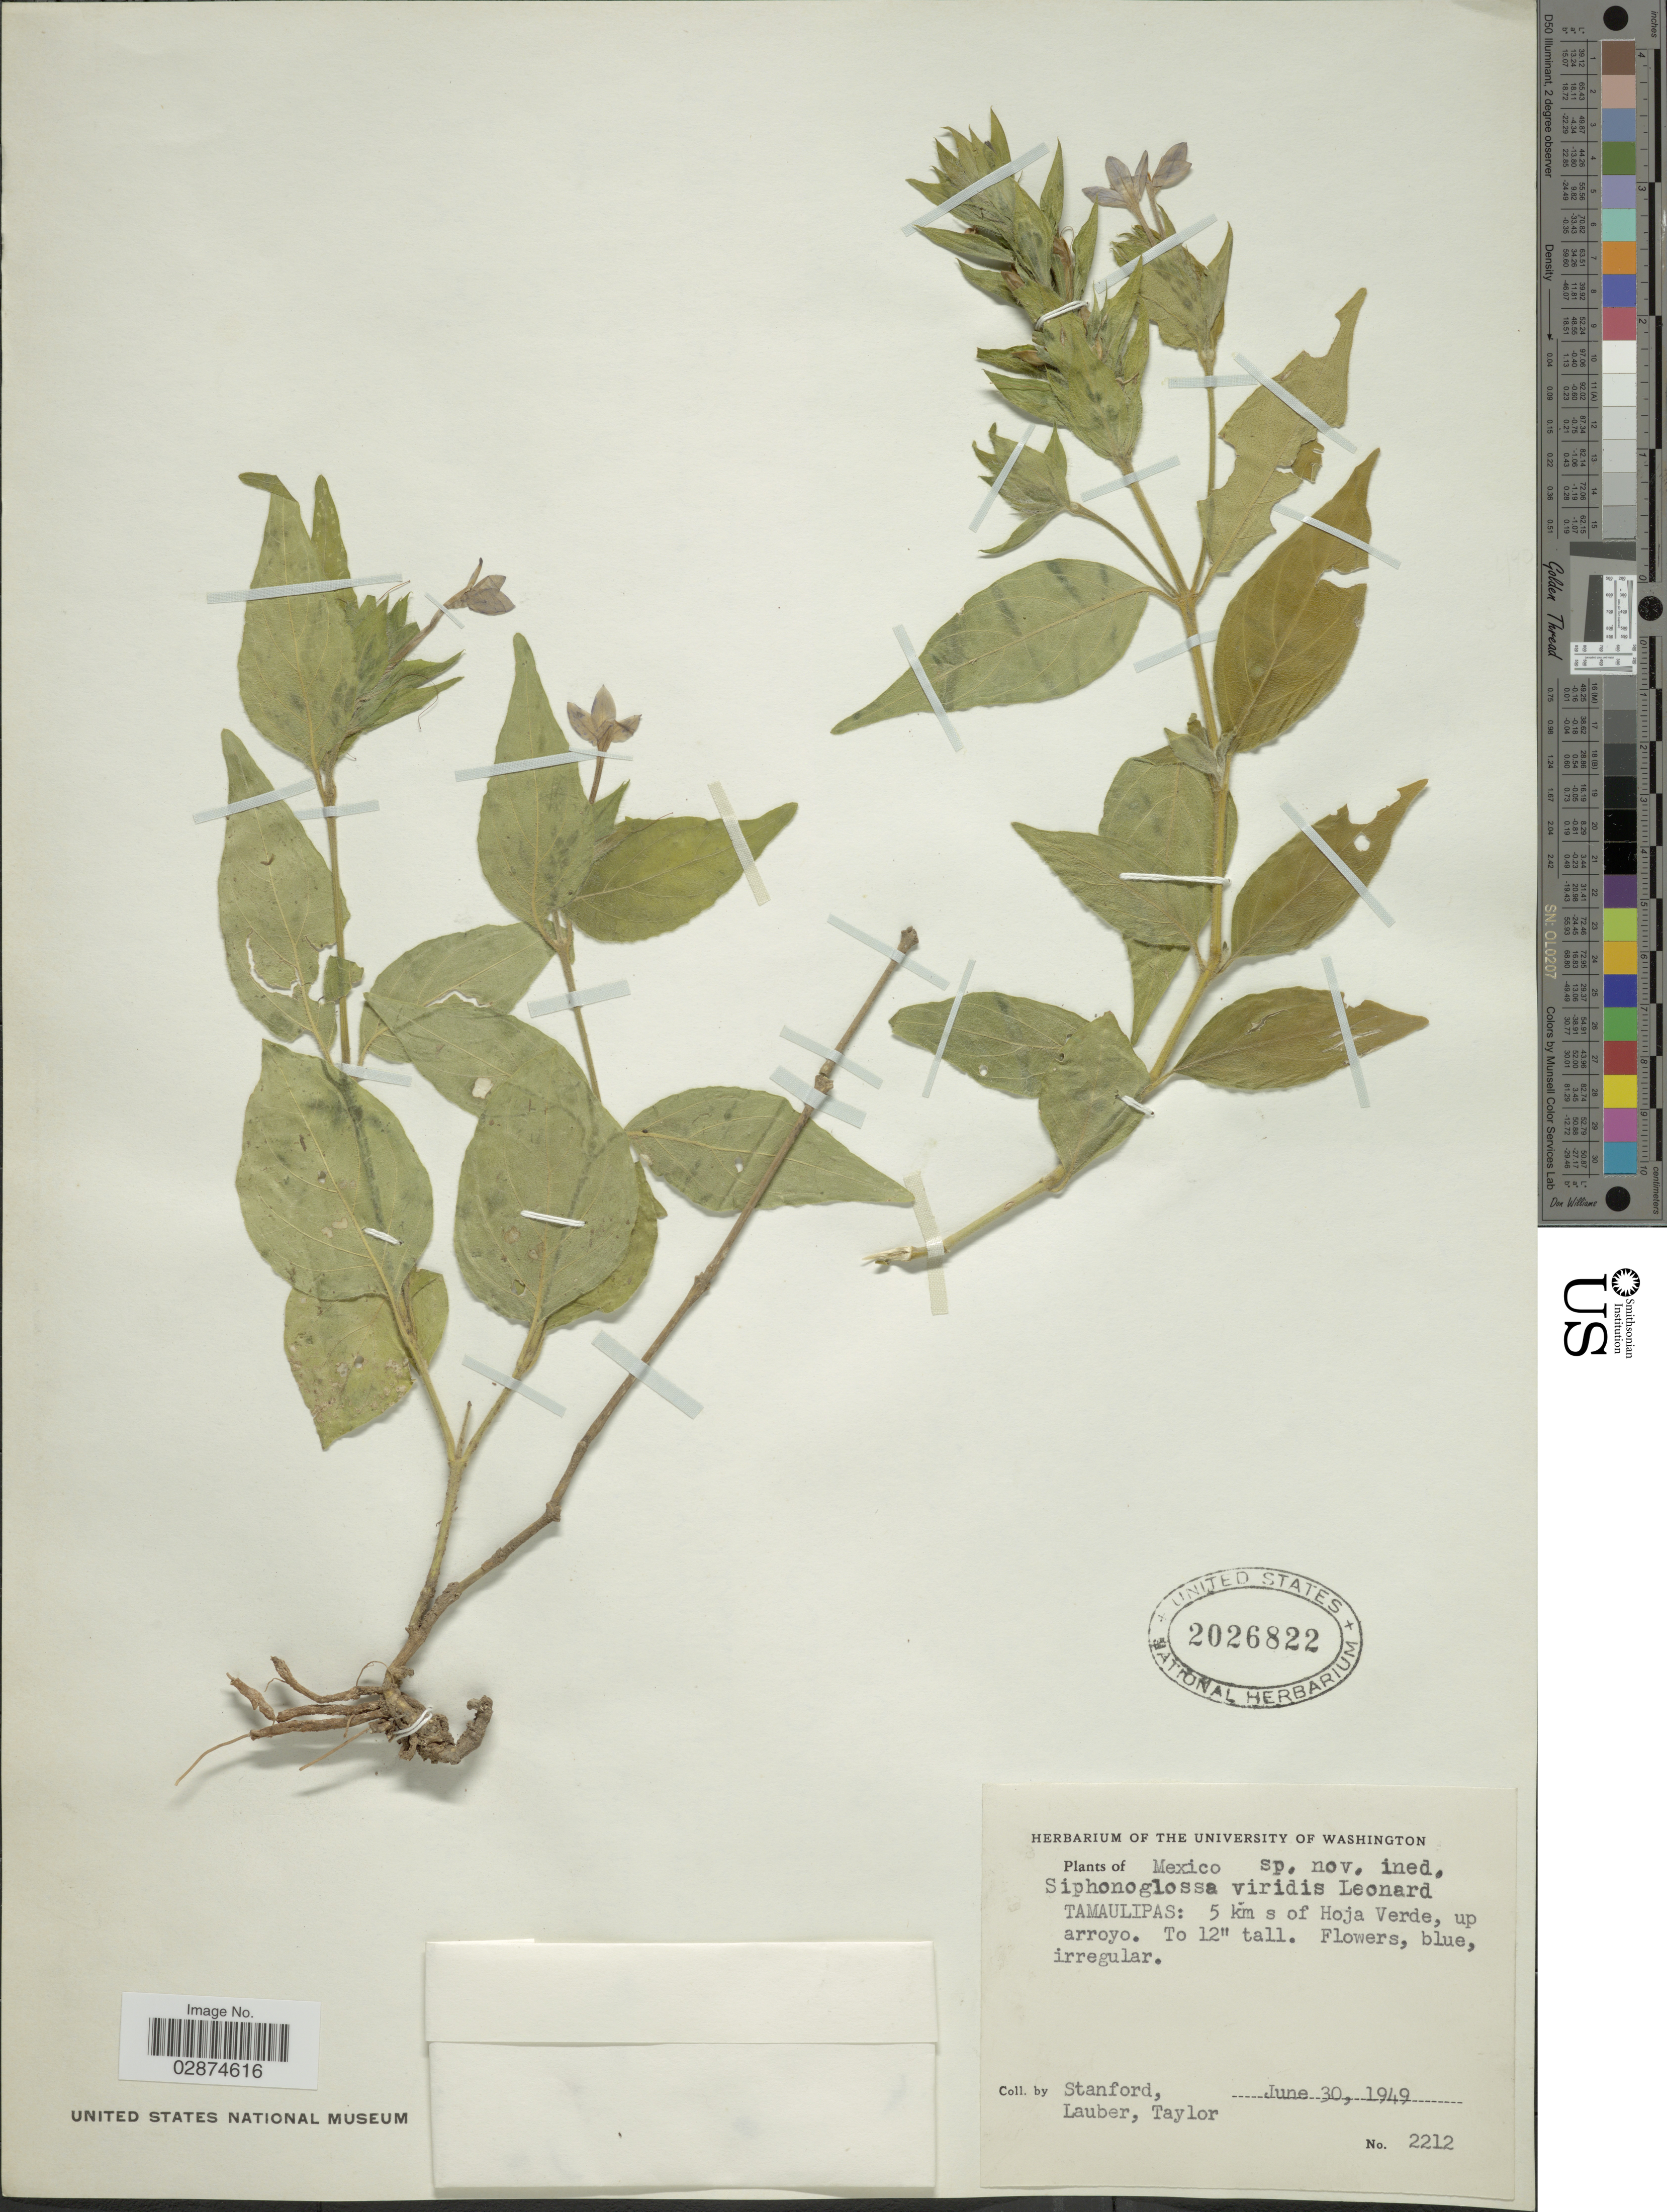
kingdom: Plantae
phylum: Tracheophyta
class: Magnoliopsida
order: Lamiales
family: Acanthaceae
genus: Yeatesia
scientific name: Yeatesia mabryi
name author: Hilsenb.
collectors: -. Stanford, Lauber, -- & -. Taylor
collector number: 2212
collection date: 1949-06-30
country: Mexico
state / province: Tamaulipas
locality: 5 km s of Hoja Verde, up arroyo.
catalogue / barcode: US 2026822